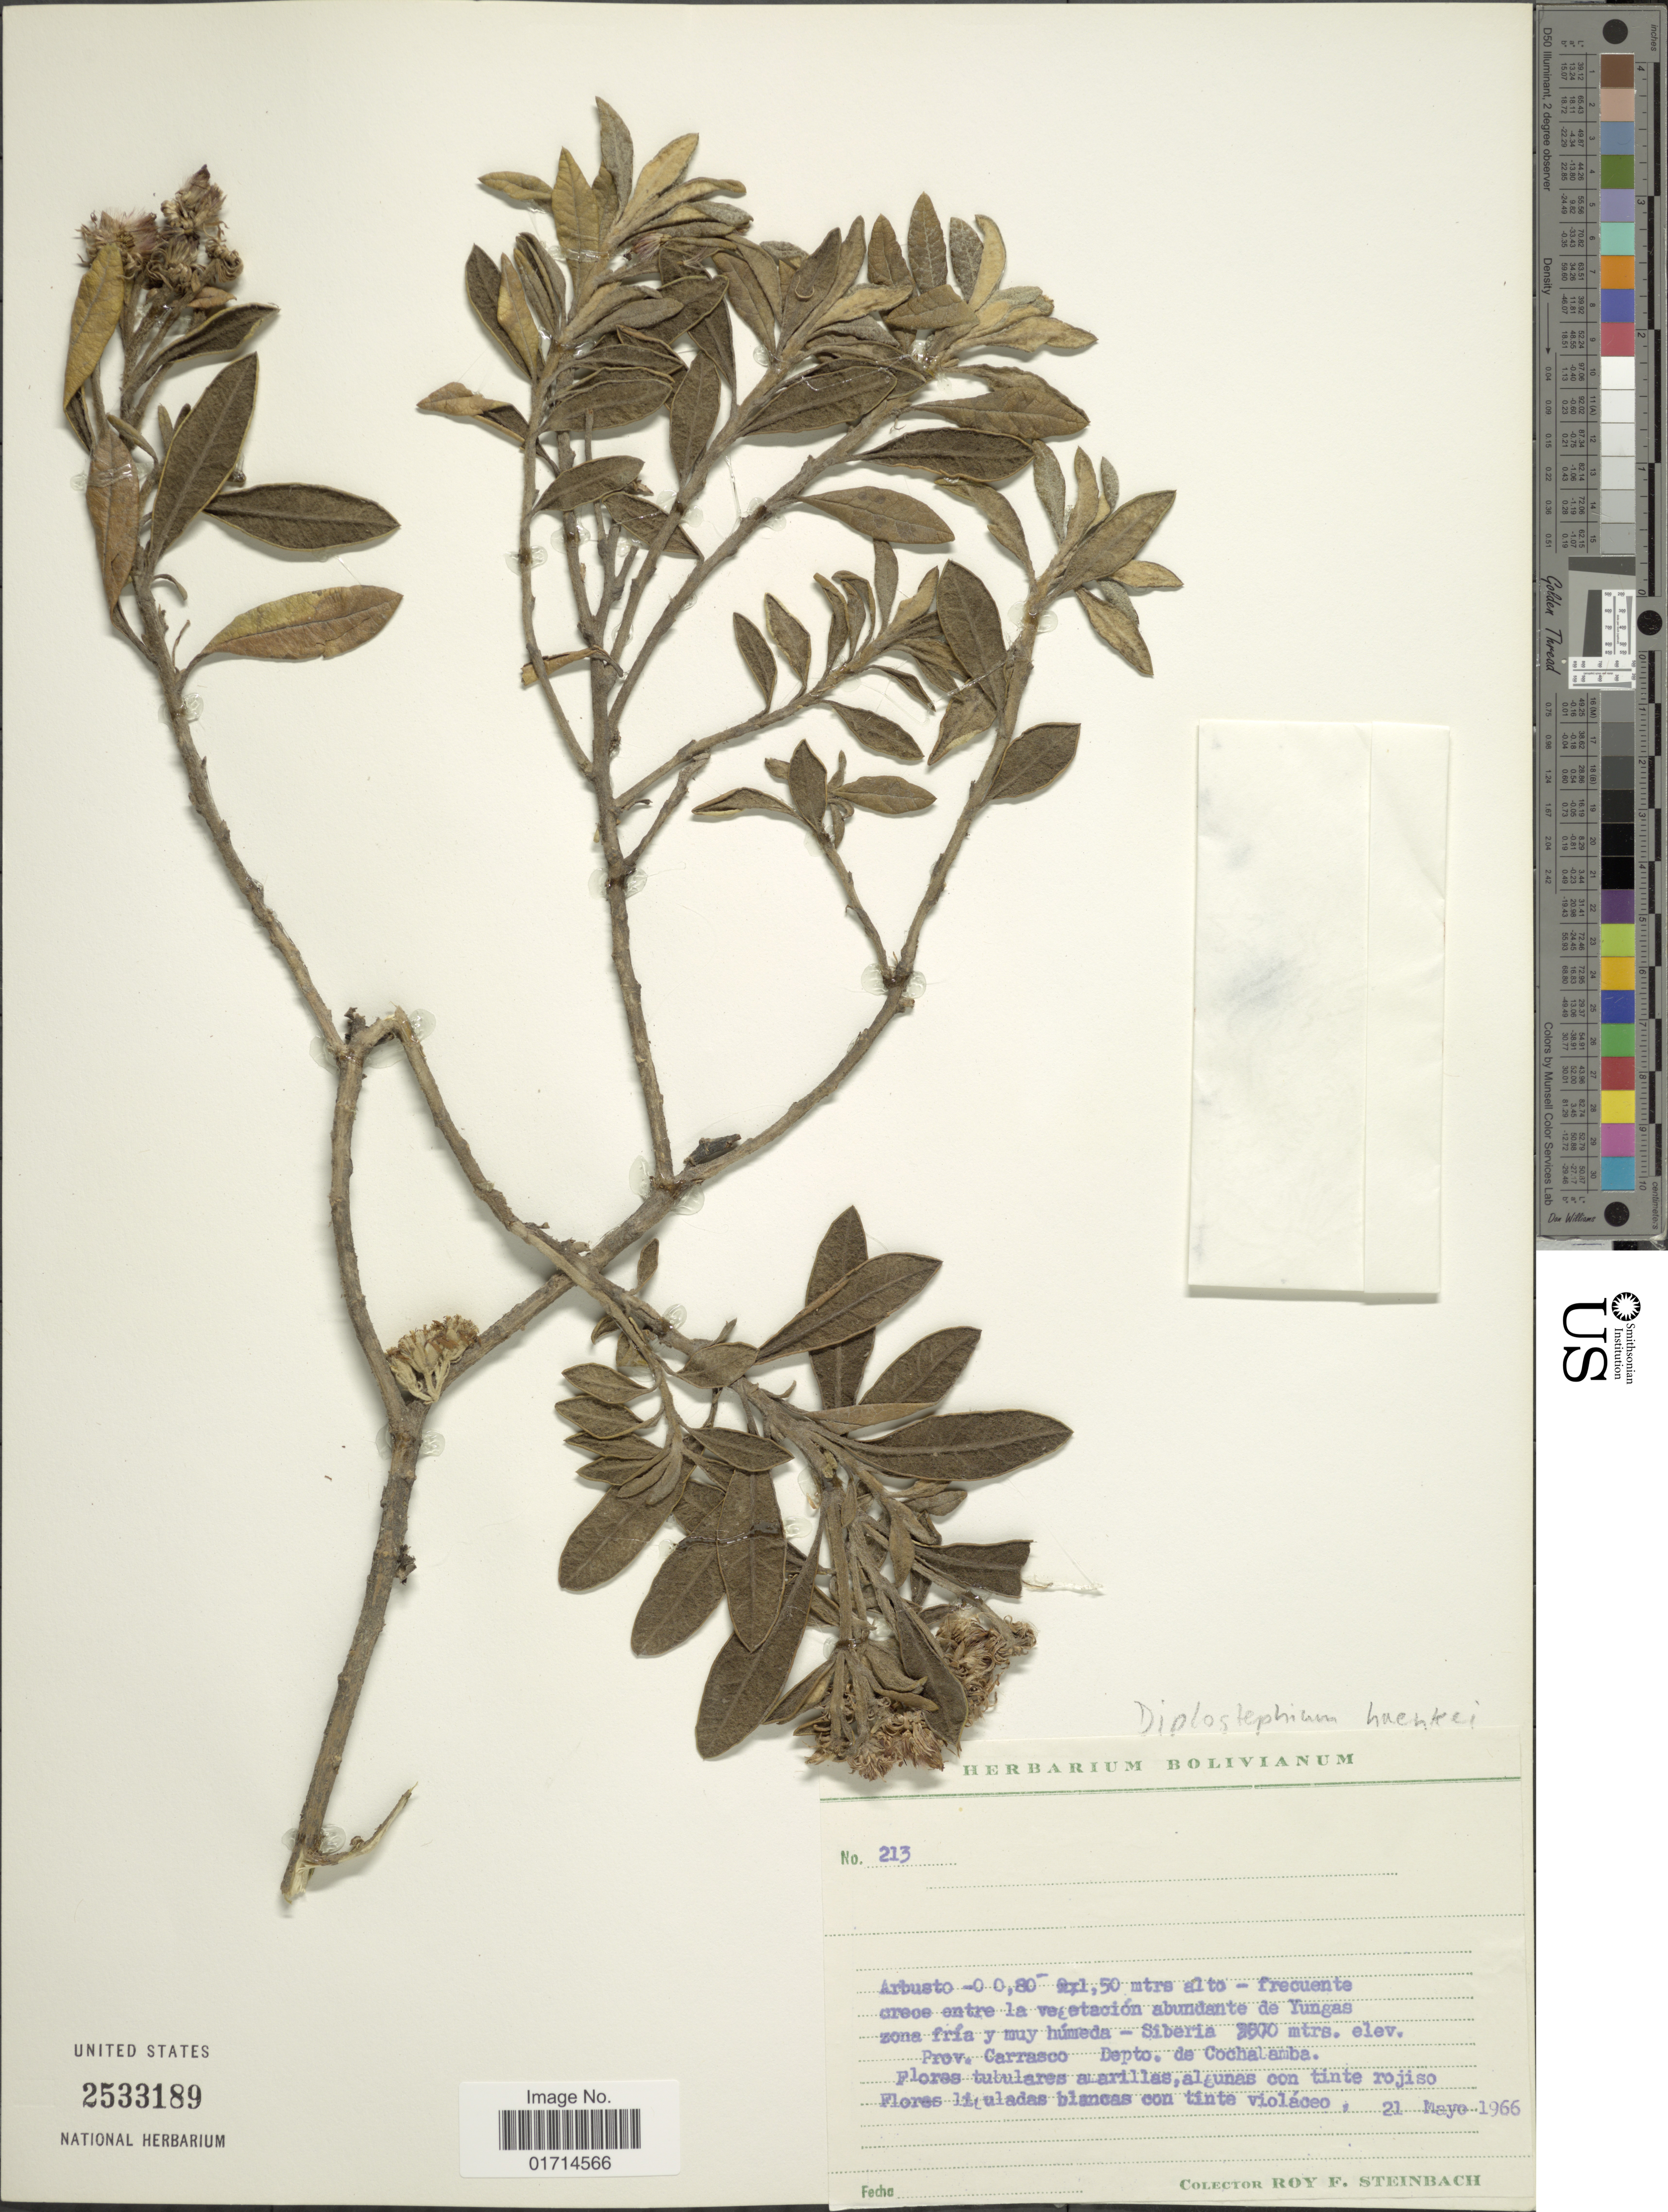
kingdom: Plantae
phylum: Tracheophyta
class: Magnoliopsida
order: Asterales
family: Asteraceae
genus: Diplostephium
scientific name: Diplostephium haenkei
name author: (DC.) Wedd.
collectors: R. F. Steinbach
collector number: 213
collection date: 1966-05-21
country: Bolivia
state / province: Cochabamba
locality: Prov. Carrasco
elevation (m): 2600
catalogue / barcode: US 2533189